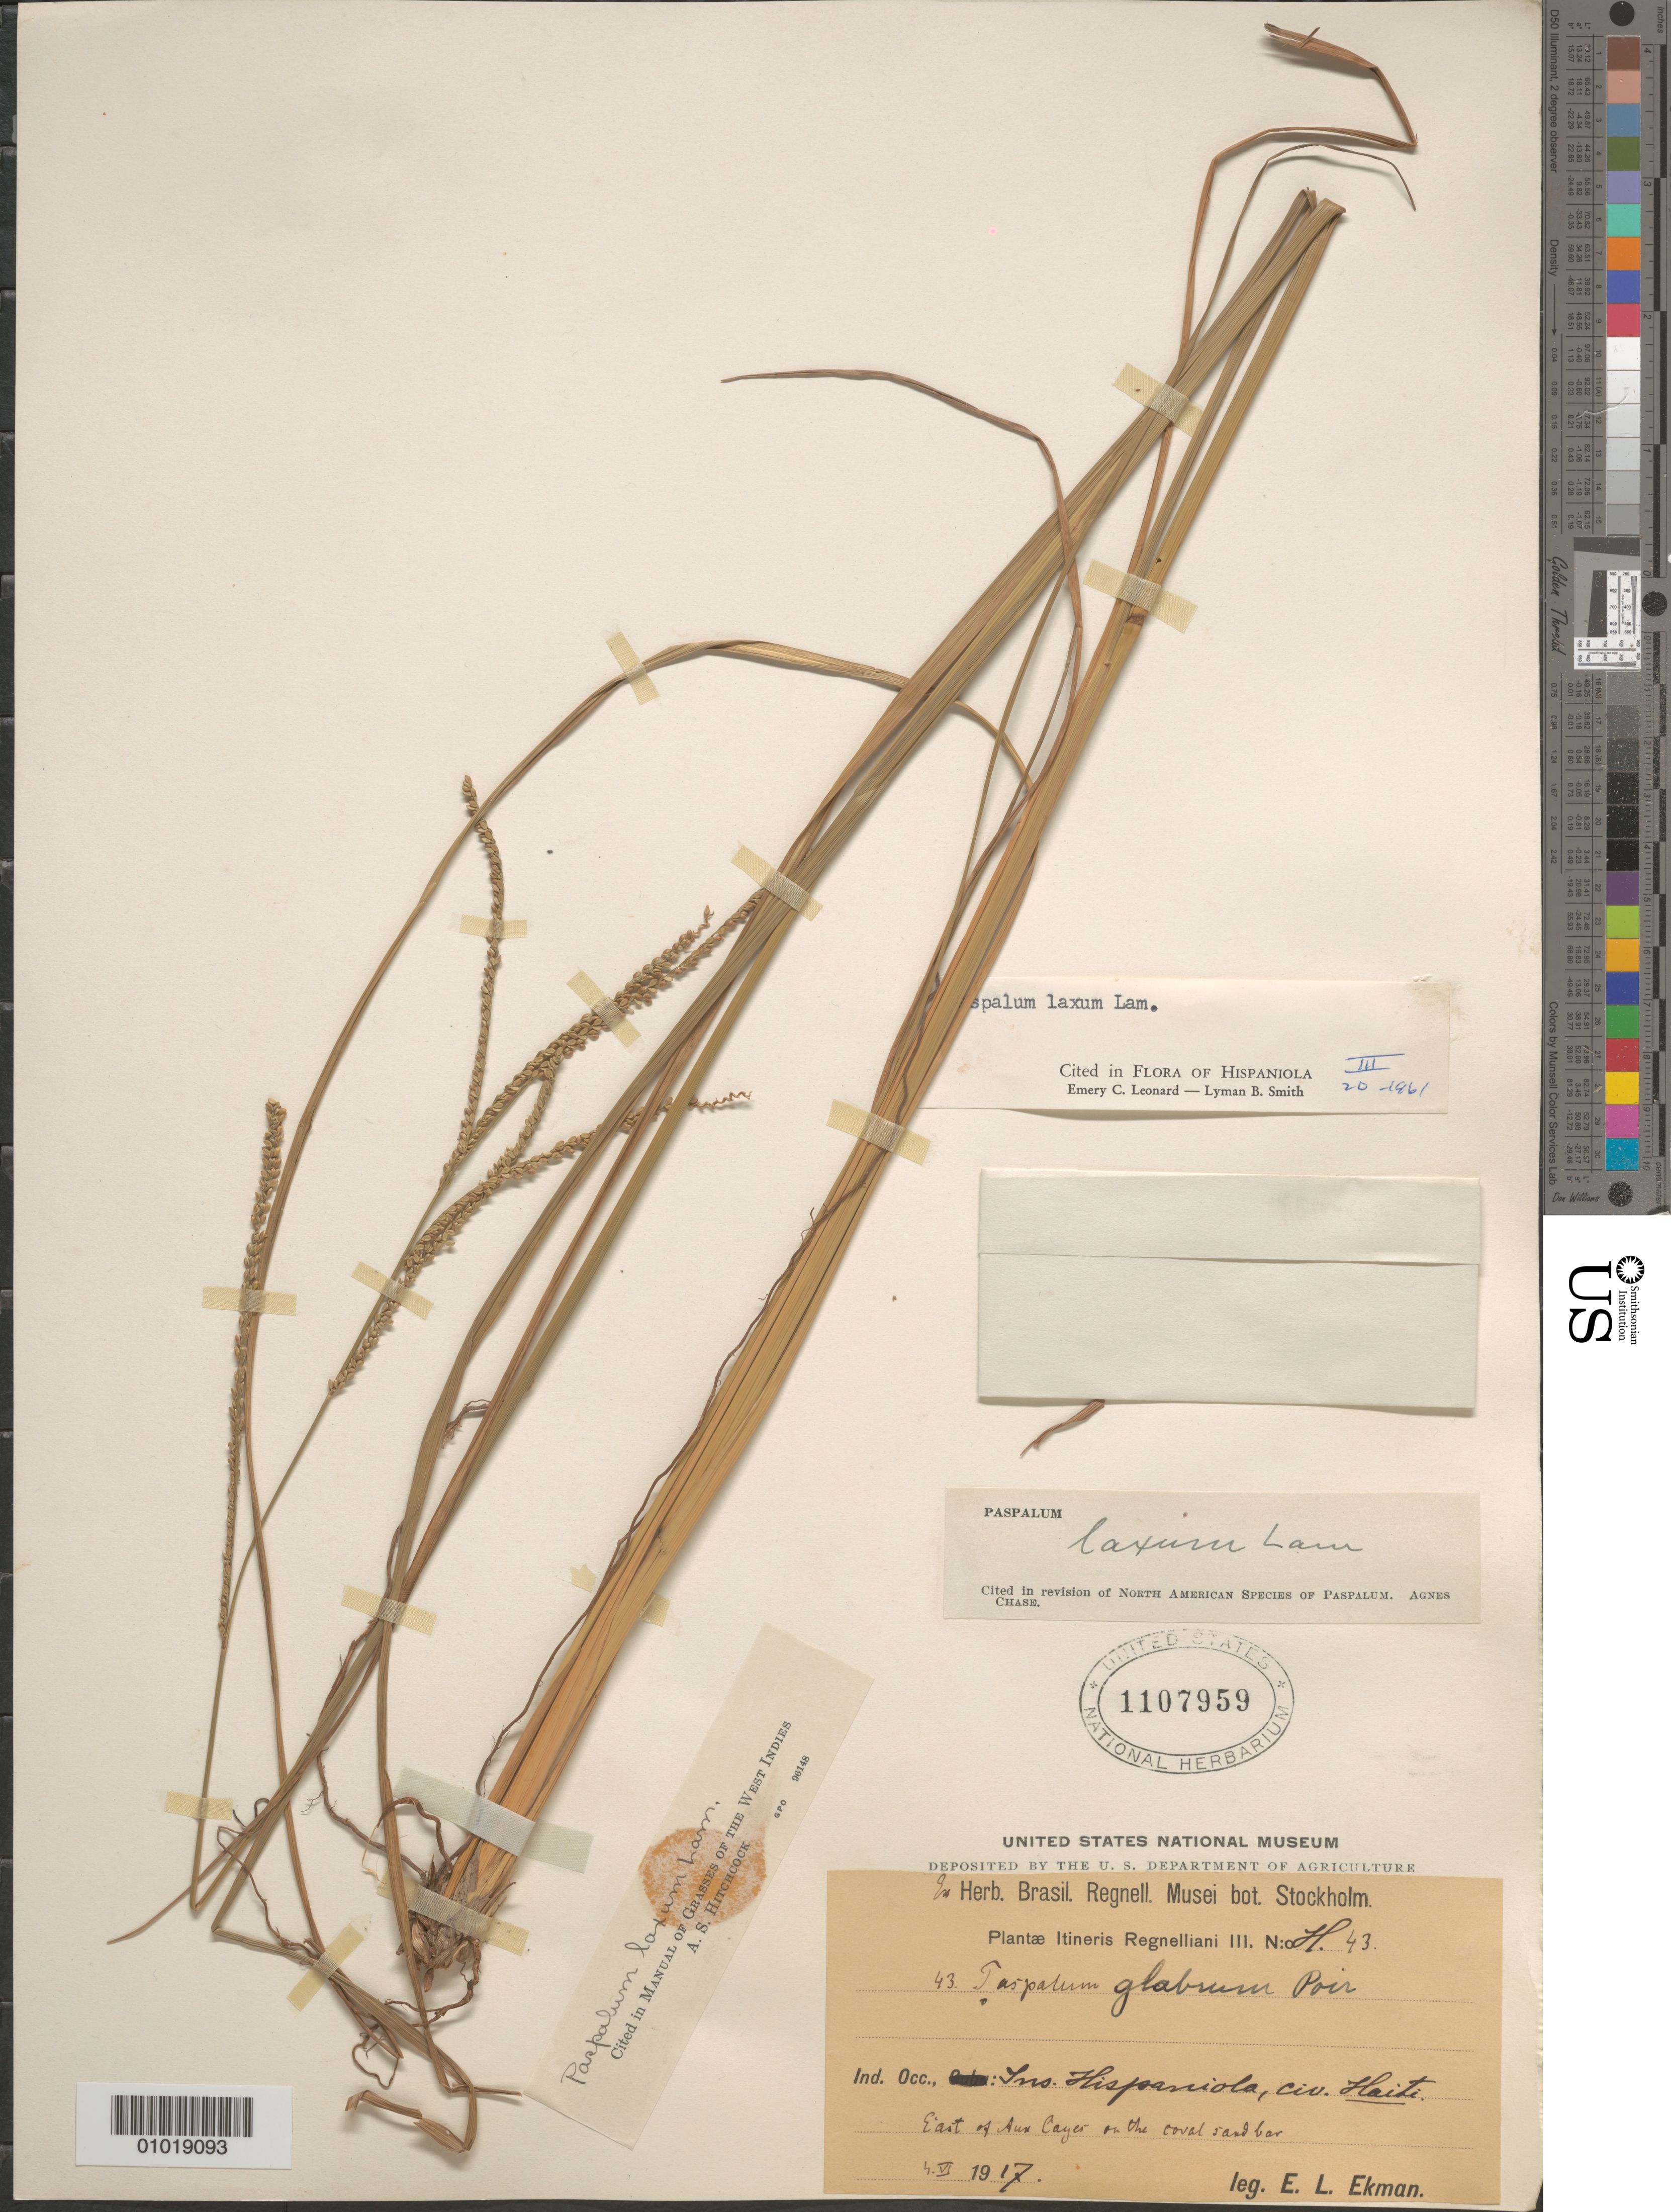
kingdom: Plantae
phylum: Tracheophyta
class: Liliopsida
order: Poales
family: Poaceae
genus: Paspalum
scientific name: Paspalum laxum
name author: Lam.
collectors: E. L. Ekman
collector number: H 43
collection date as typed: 04 Jun 1917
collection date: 1917-06-04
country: Haiti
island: Hispaniola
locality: E of Aux Cayes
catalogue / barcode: US 1107959